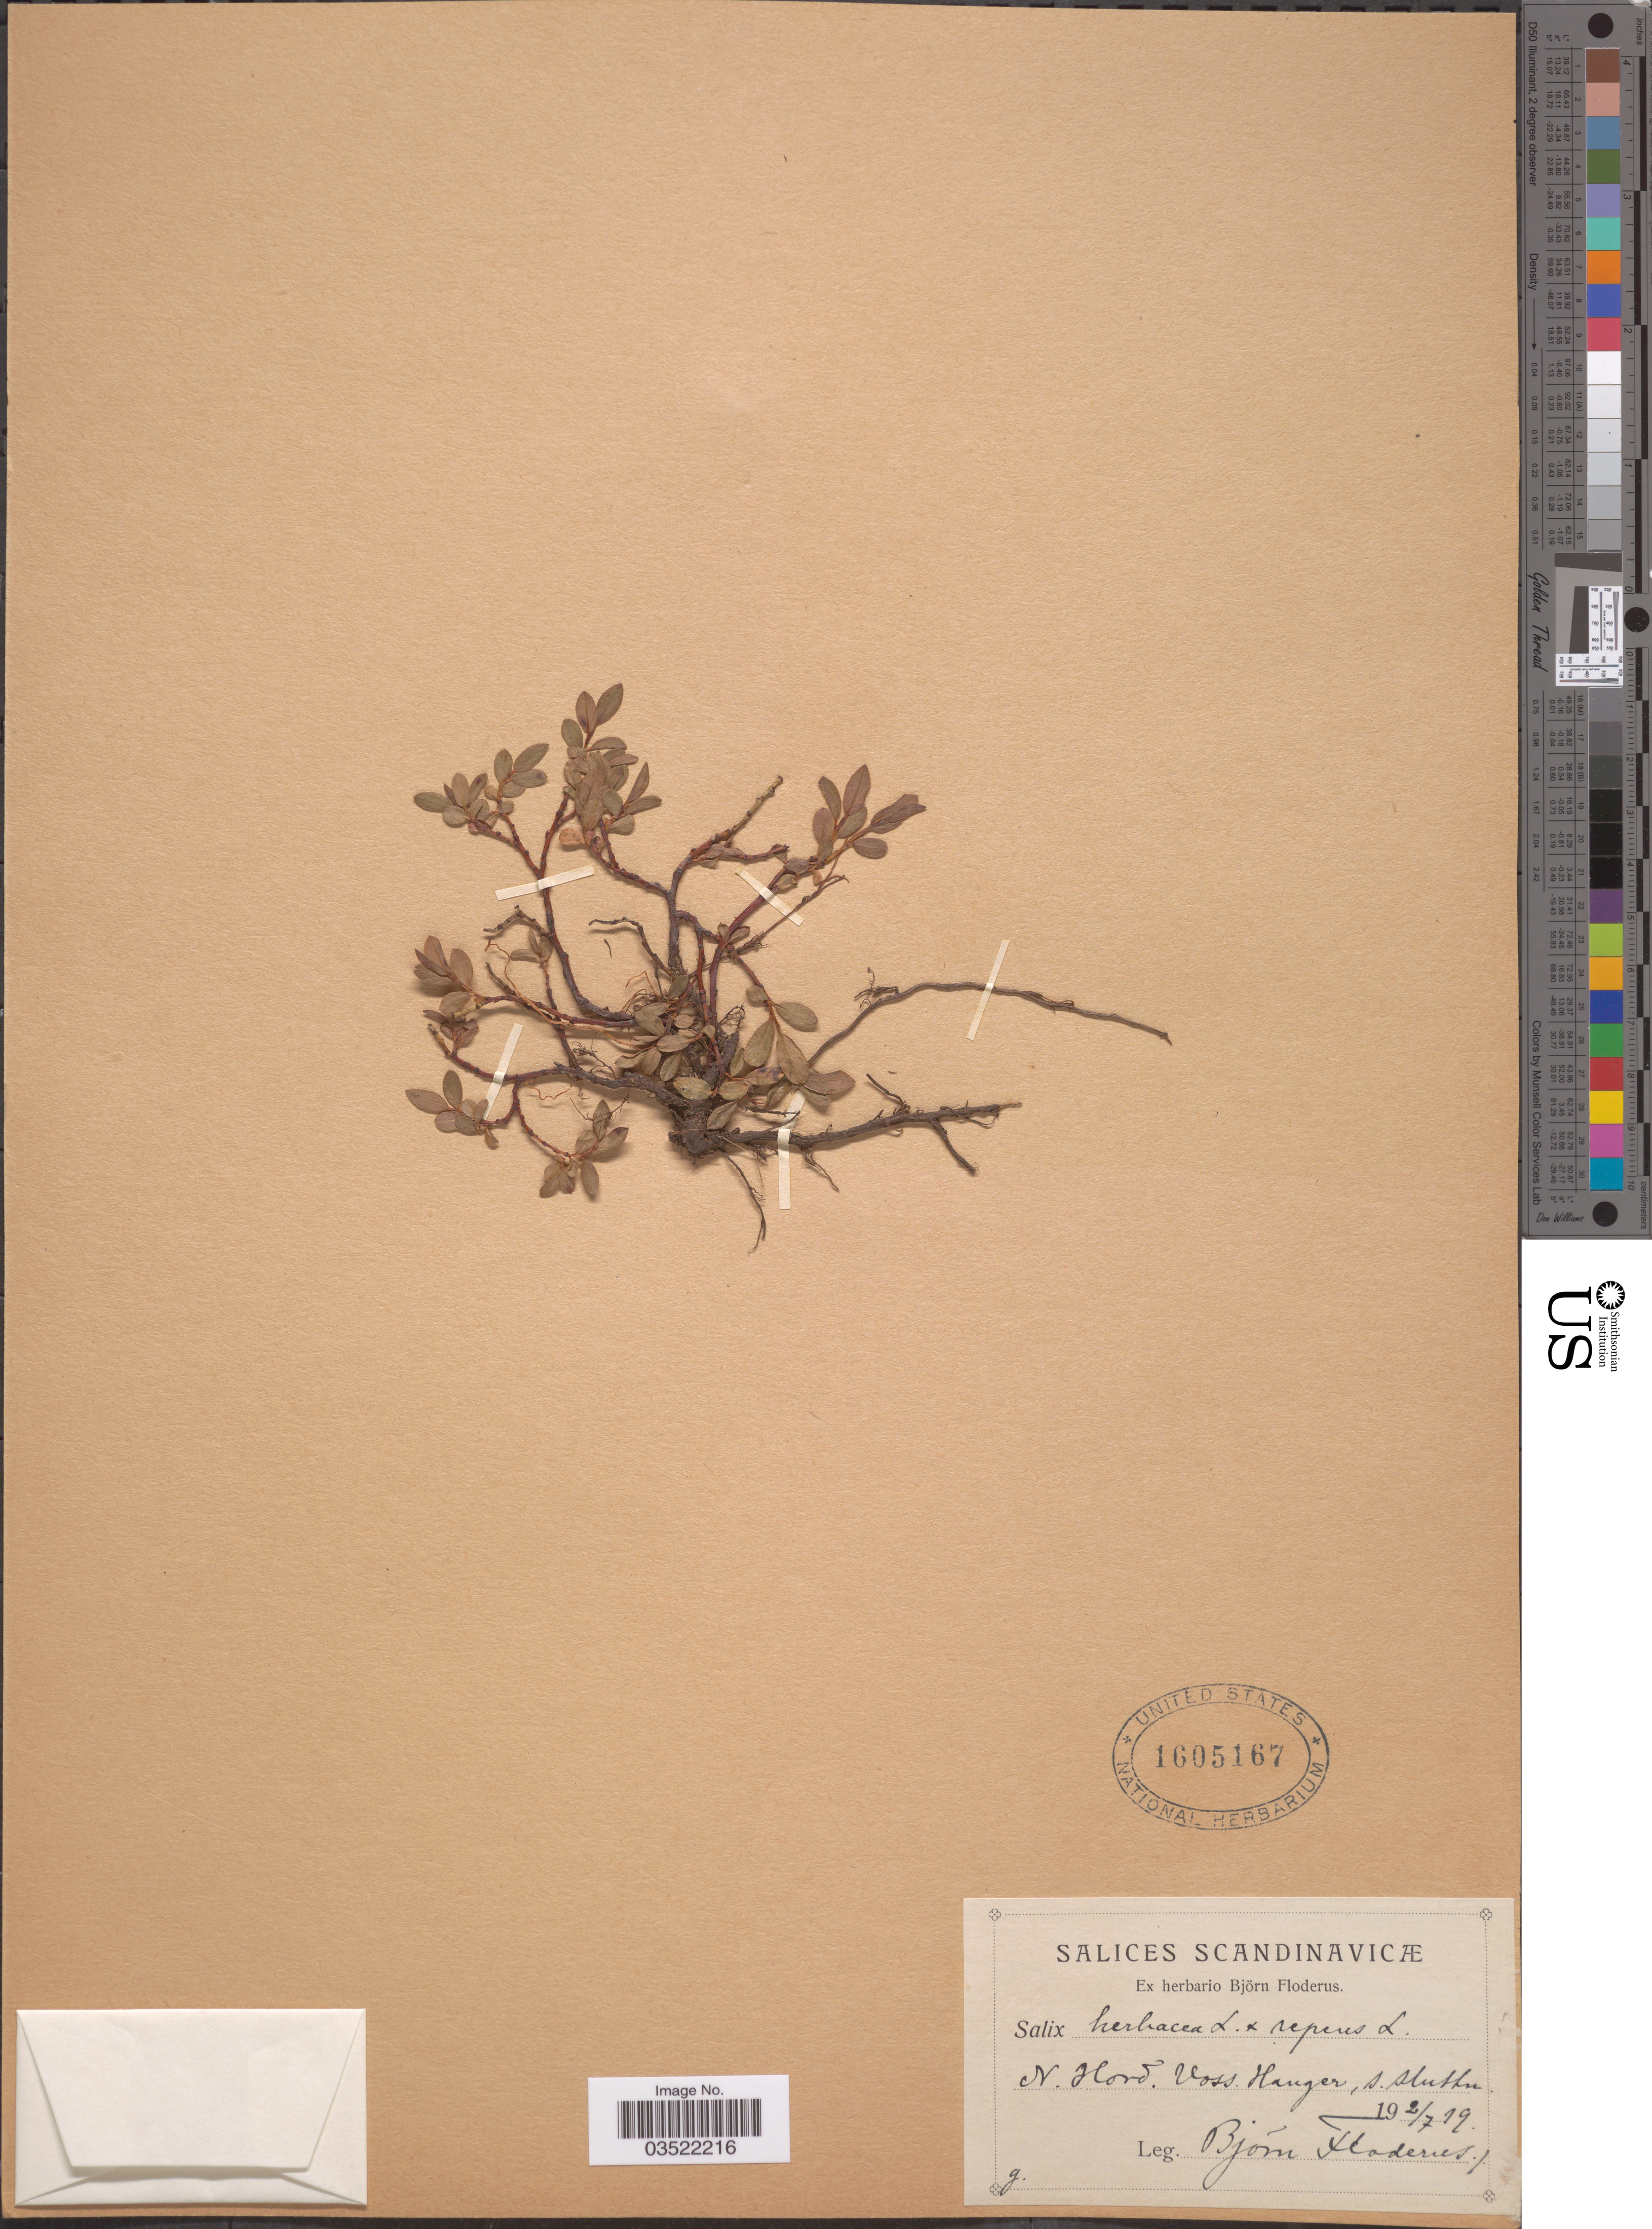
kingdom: Plantae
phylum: Tracheophyta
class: Magnoliopsida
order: Malpighiales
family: Salicaceae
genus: Salix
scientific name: Salix herbacea x S. repens L.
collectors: B. G. O. Floderus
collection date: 1919-07-02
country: Norway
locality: Scandinavicæ. N. Hord. Voss: Hauger, S. Slubbu.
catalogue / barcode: US 1605167